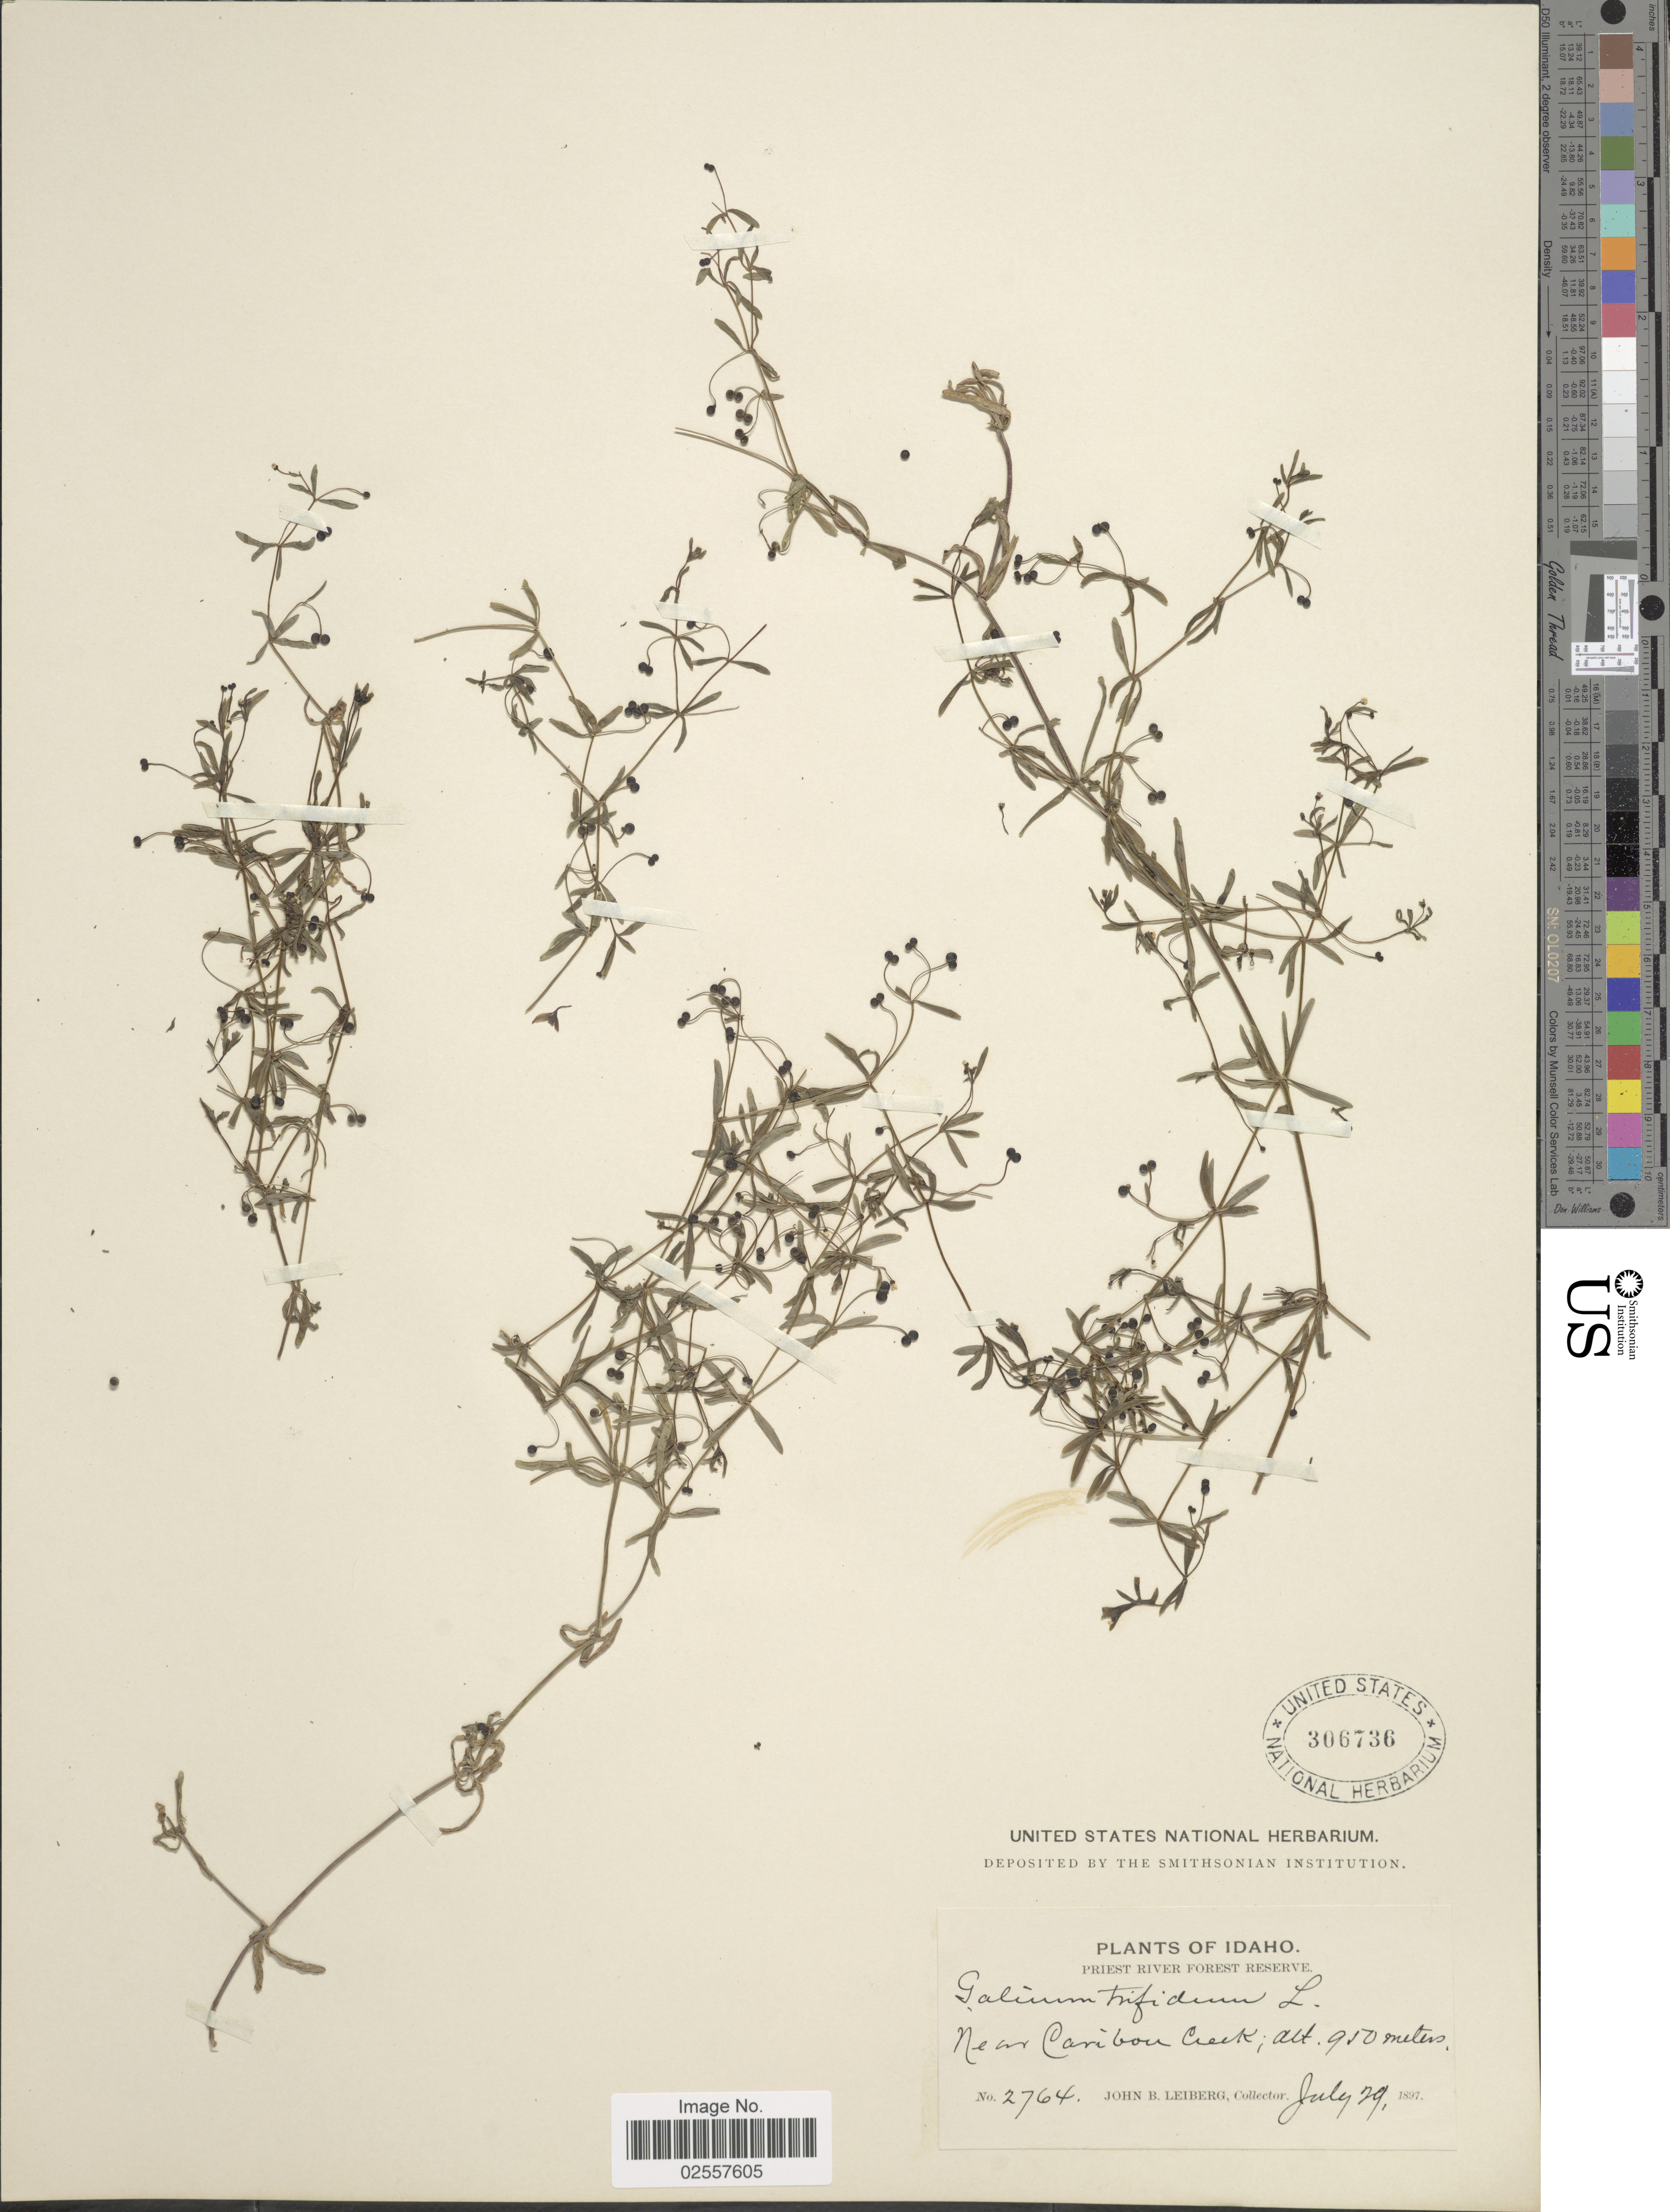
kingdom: Plantae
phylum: Tracheophyta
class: Magnoliopsida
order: Gentianales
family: Rubiaceae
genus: Galium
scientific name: Galium cymosum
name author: Wiegand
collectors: J. B. Leiberg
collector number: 2764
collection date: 1897-07-29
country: United States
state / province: Idaho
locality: Priest River Forest Reserve, Near Caribou Creek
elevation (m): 950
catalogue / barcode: US 306736